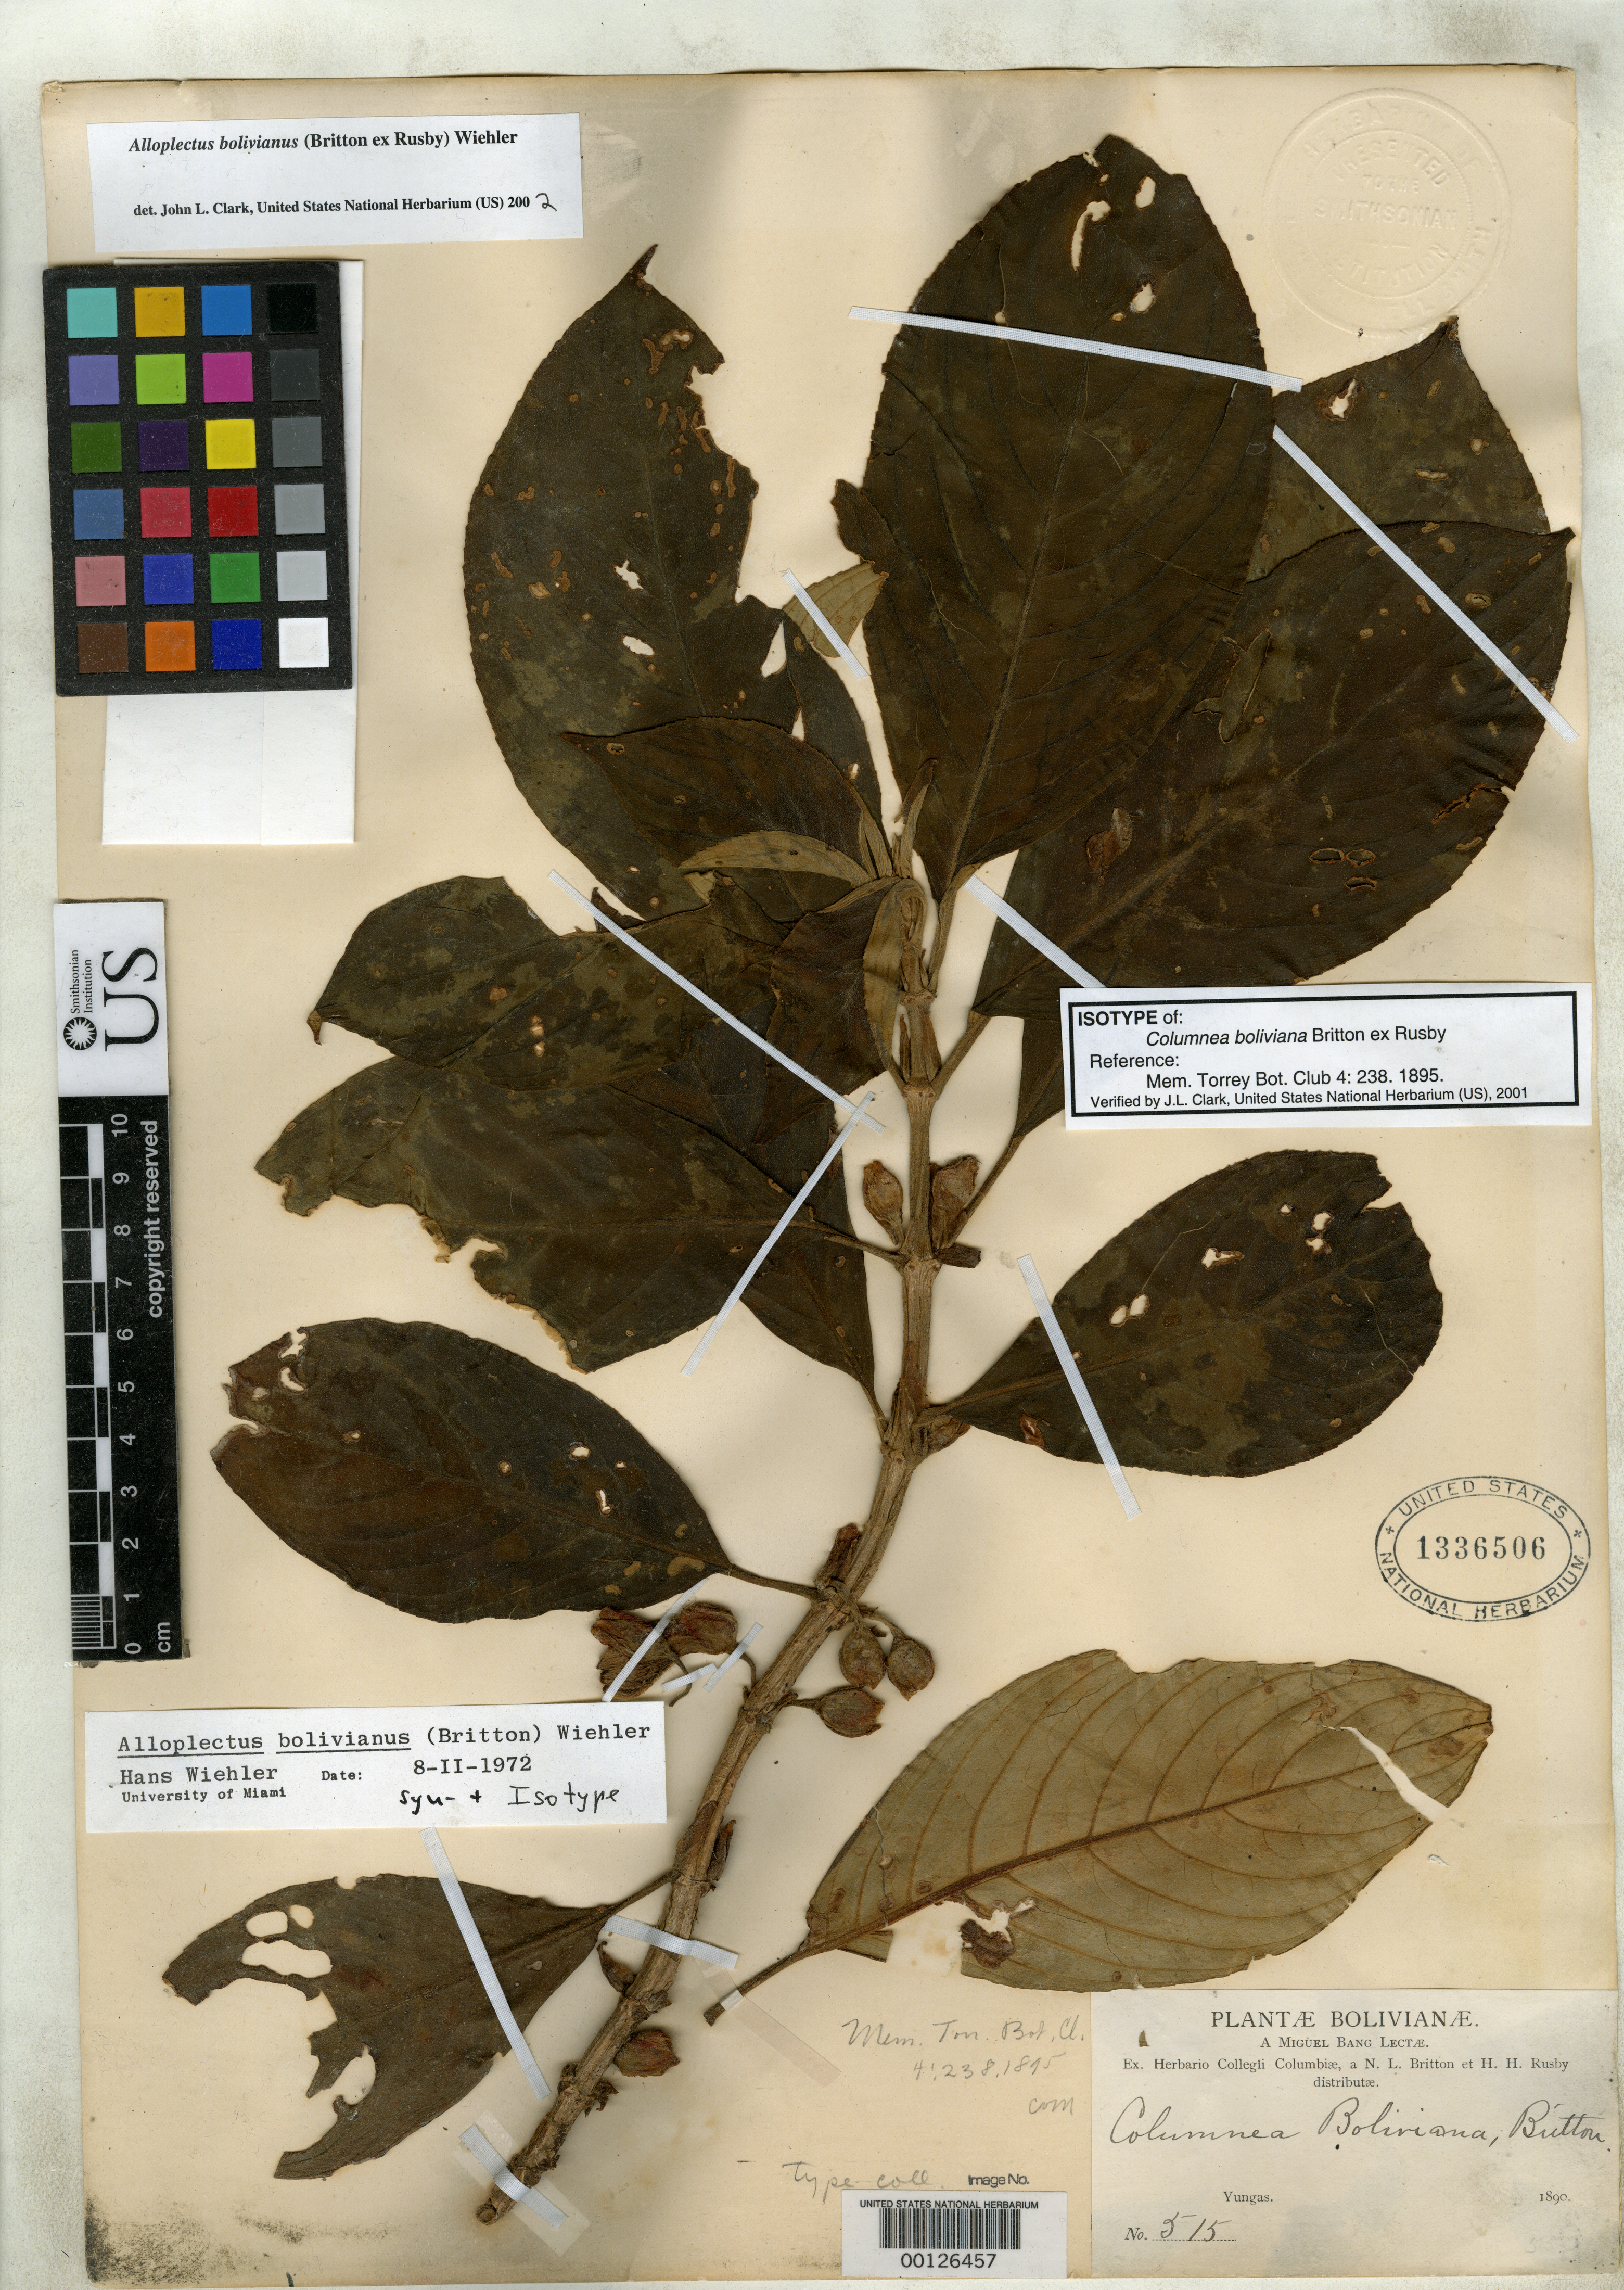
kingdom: Plantae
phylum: Tracheophyta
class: Magnoliopsida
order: Lamiales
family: Gesneriaceae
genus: Columnea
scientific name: Columnea boliviana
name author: Britton ex Rusby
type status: Isotype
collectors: M. Bang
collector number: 515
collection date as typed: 1890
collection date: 1890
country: Bolivia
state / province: La Paz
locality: Yungas.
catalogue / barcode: US 1336506